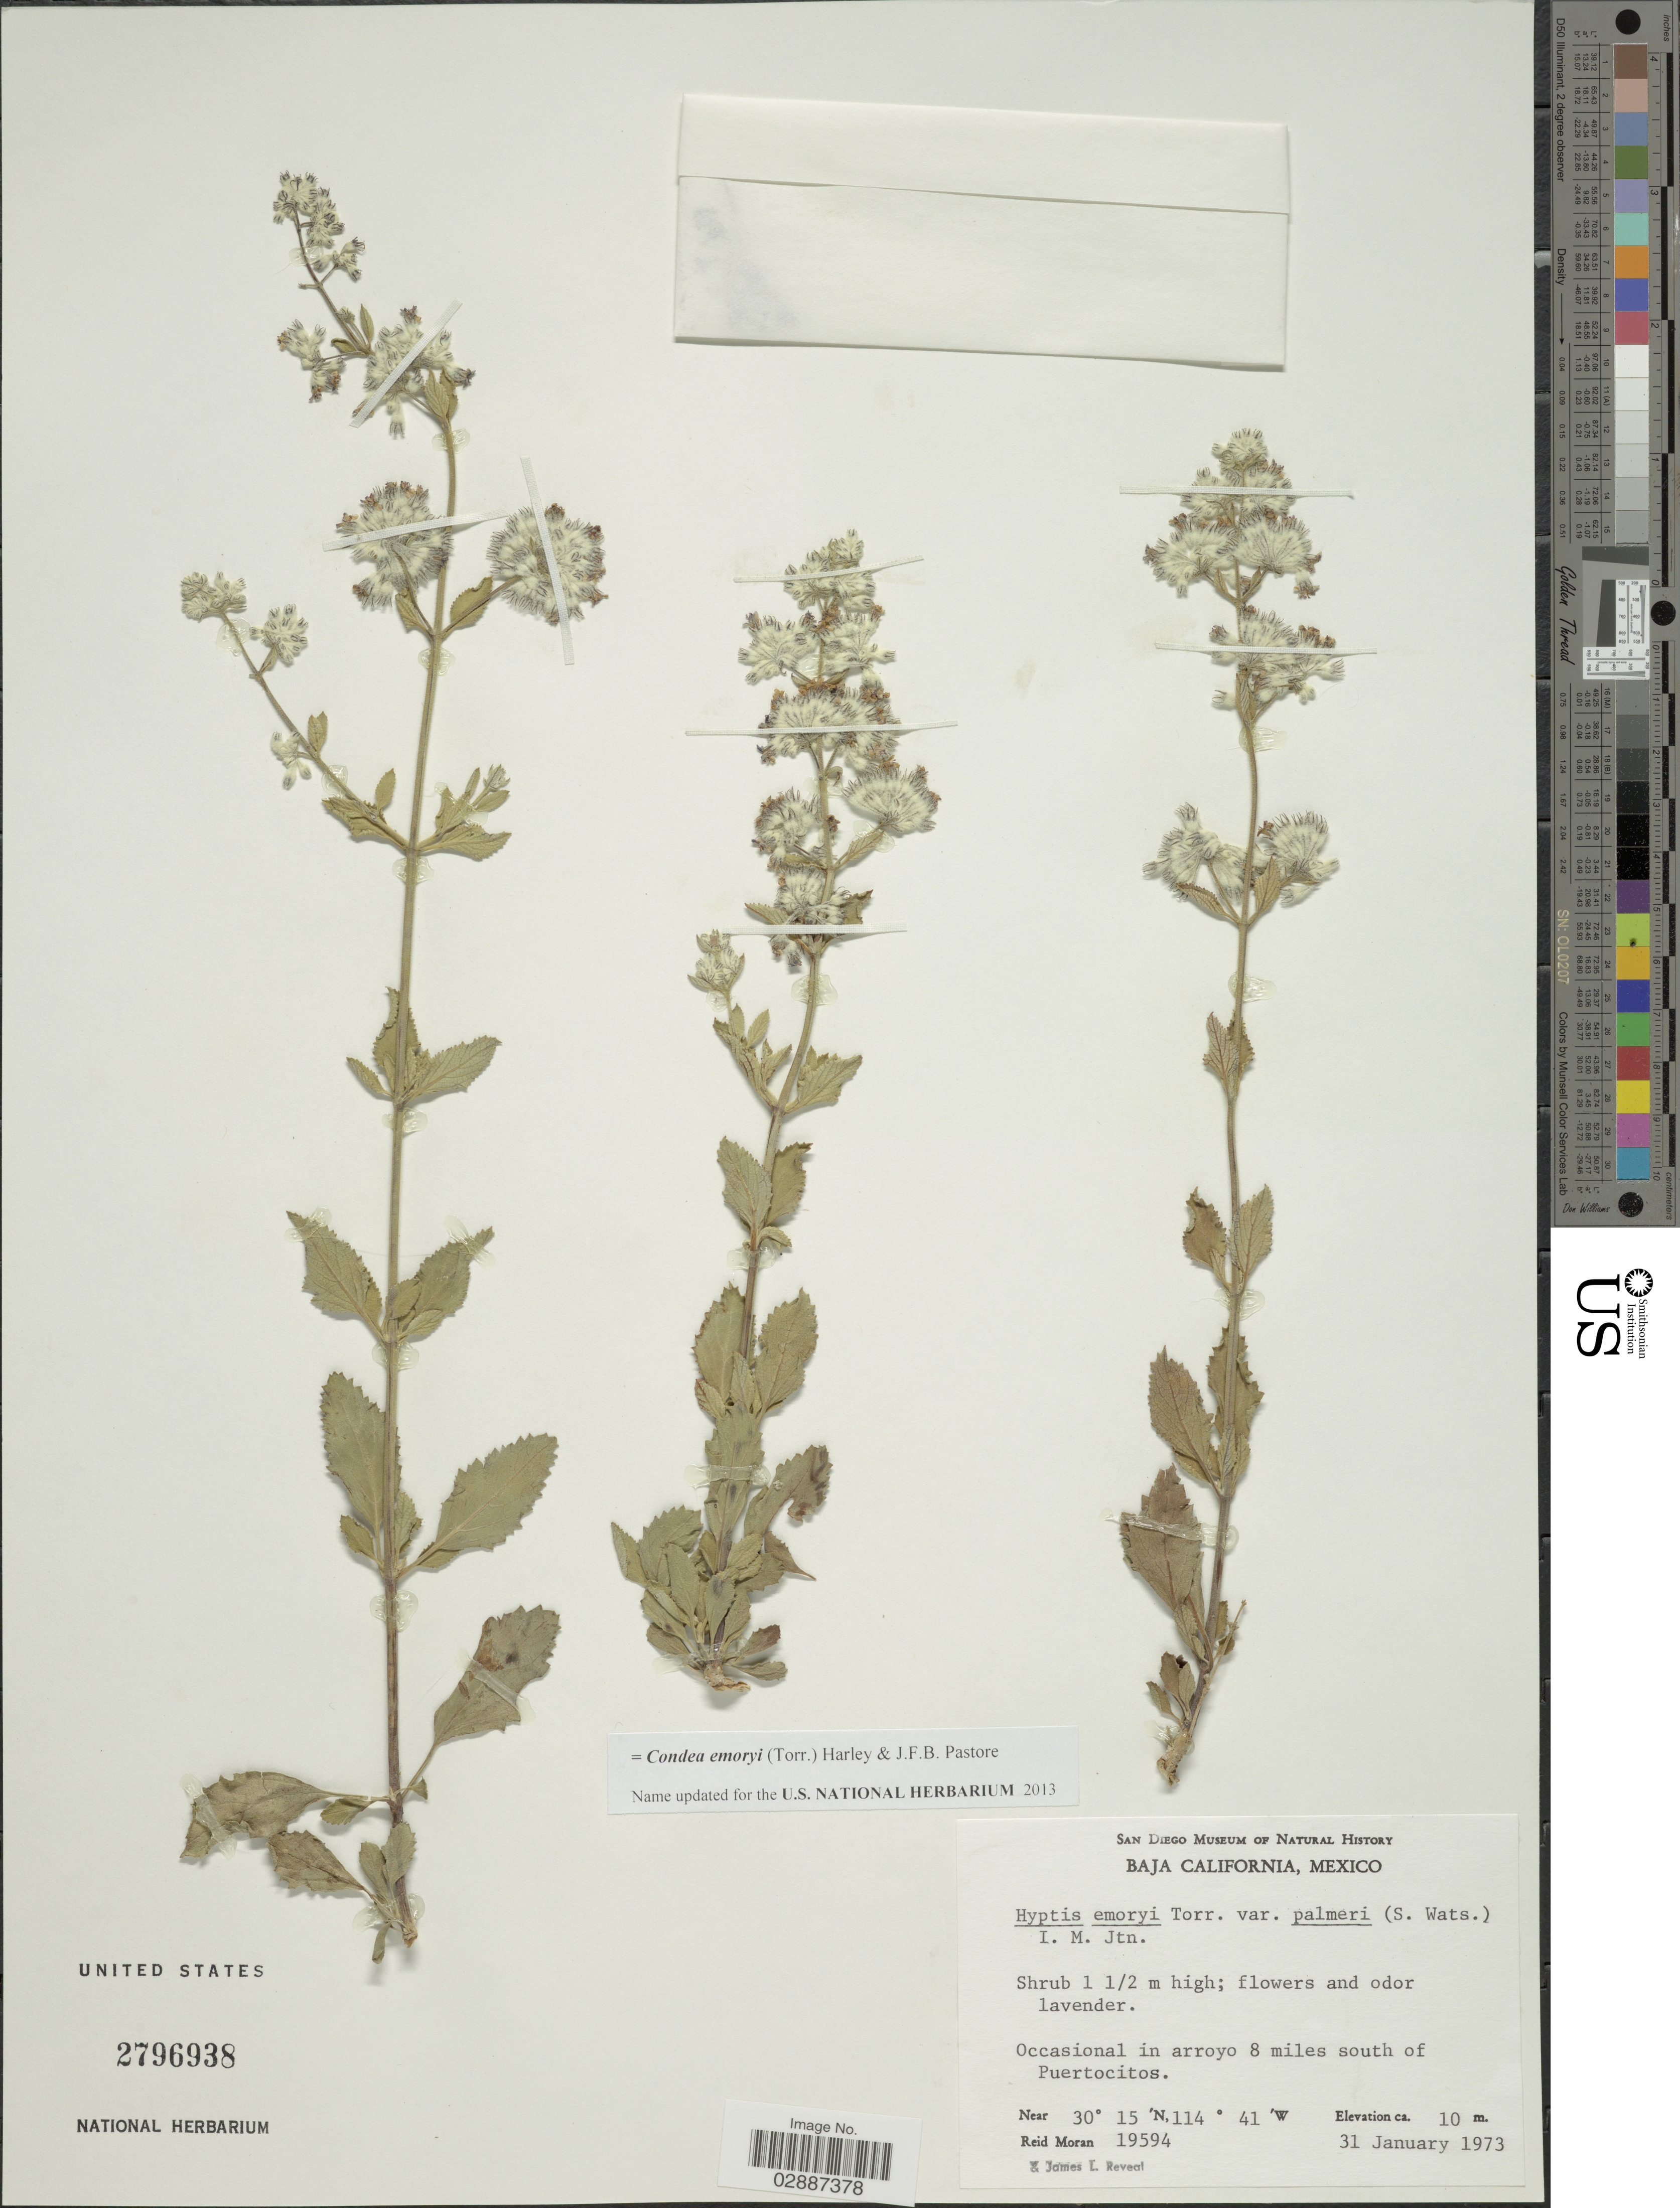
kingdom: Plantae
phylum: Tracheophyta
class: Magnoliopsida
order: Lamiales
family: Lamiaceae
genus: Condea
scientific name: Condea emoryi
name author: (Torr.) Harley & J.F.B. Pastore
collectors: R. Moran & J. L. Reveal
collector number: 19594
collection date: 1973-01-31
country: Mexico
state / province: Baja California Norte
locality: Occasional in arroyo 8 miles south of Puertocitos.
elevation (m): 10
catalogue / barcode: US 2796938